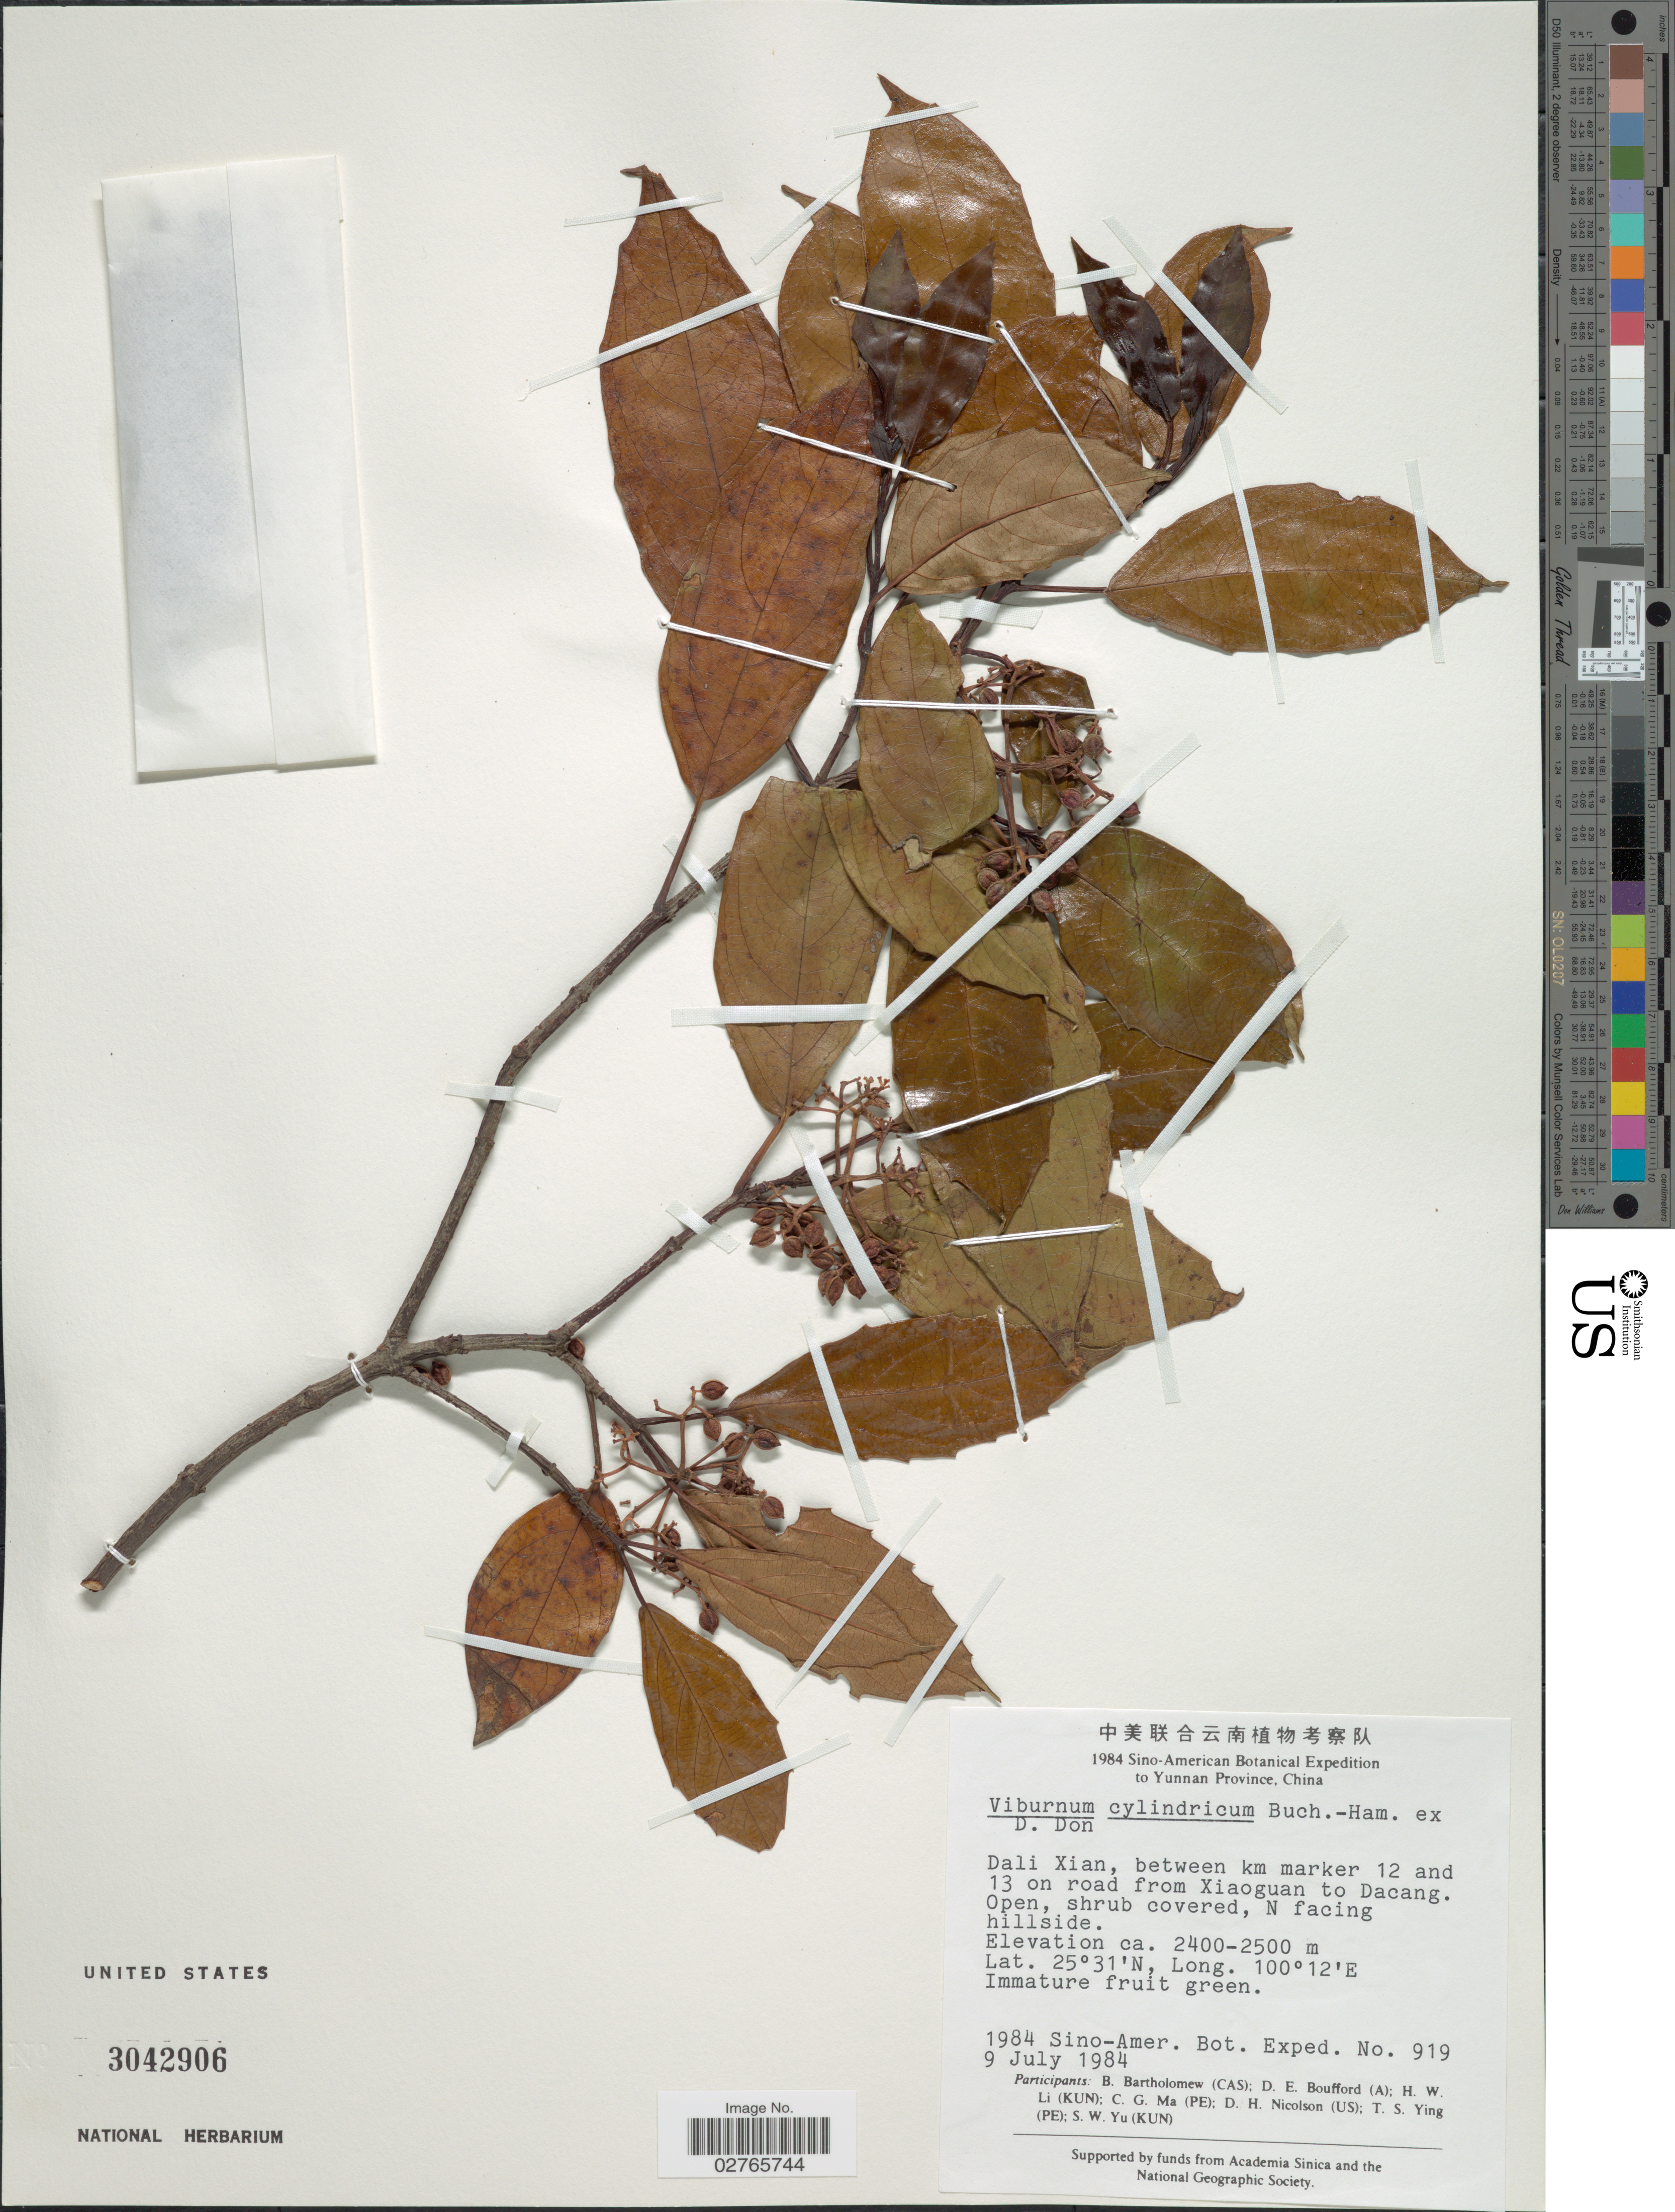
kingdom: Plantae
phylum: Tracheophyta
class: Magnoliopsida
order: Dipsacales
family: Viburnaceae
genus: Viburnum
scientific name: Viburnum cylindricum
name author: Buch.-Ham.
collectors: Sino-Amer. Bot. Exped. 1984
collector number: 919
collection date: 1984-07-09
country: China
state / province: Yunnan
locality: Yunnan Province. Dali Xian, between km marker 12 and 13 on road from Xiaoguan to Dacang.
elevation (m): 2400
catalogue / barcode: US 3042906